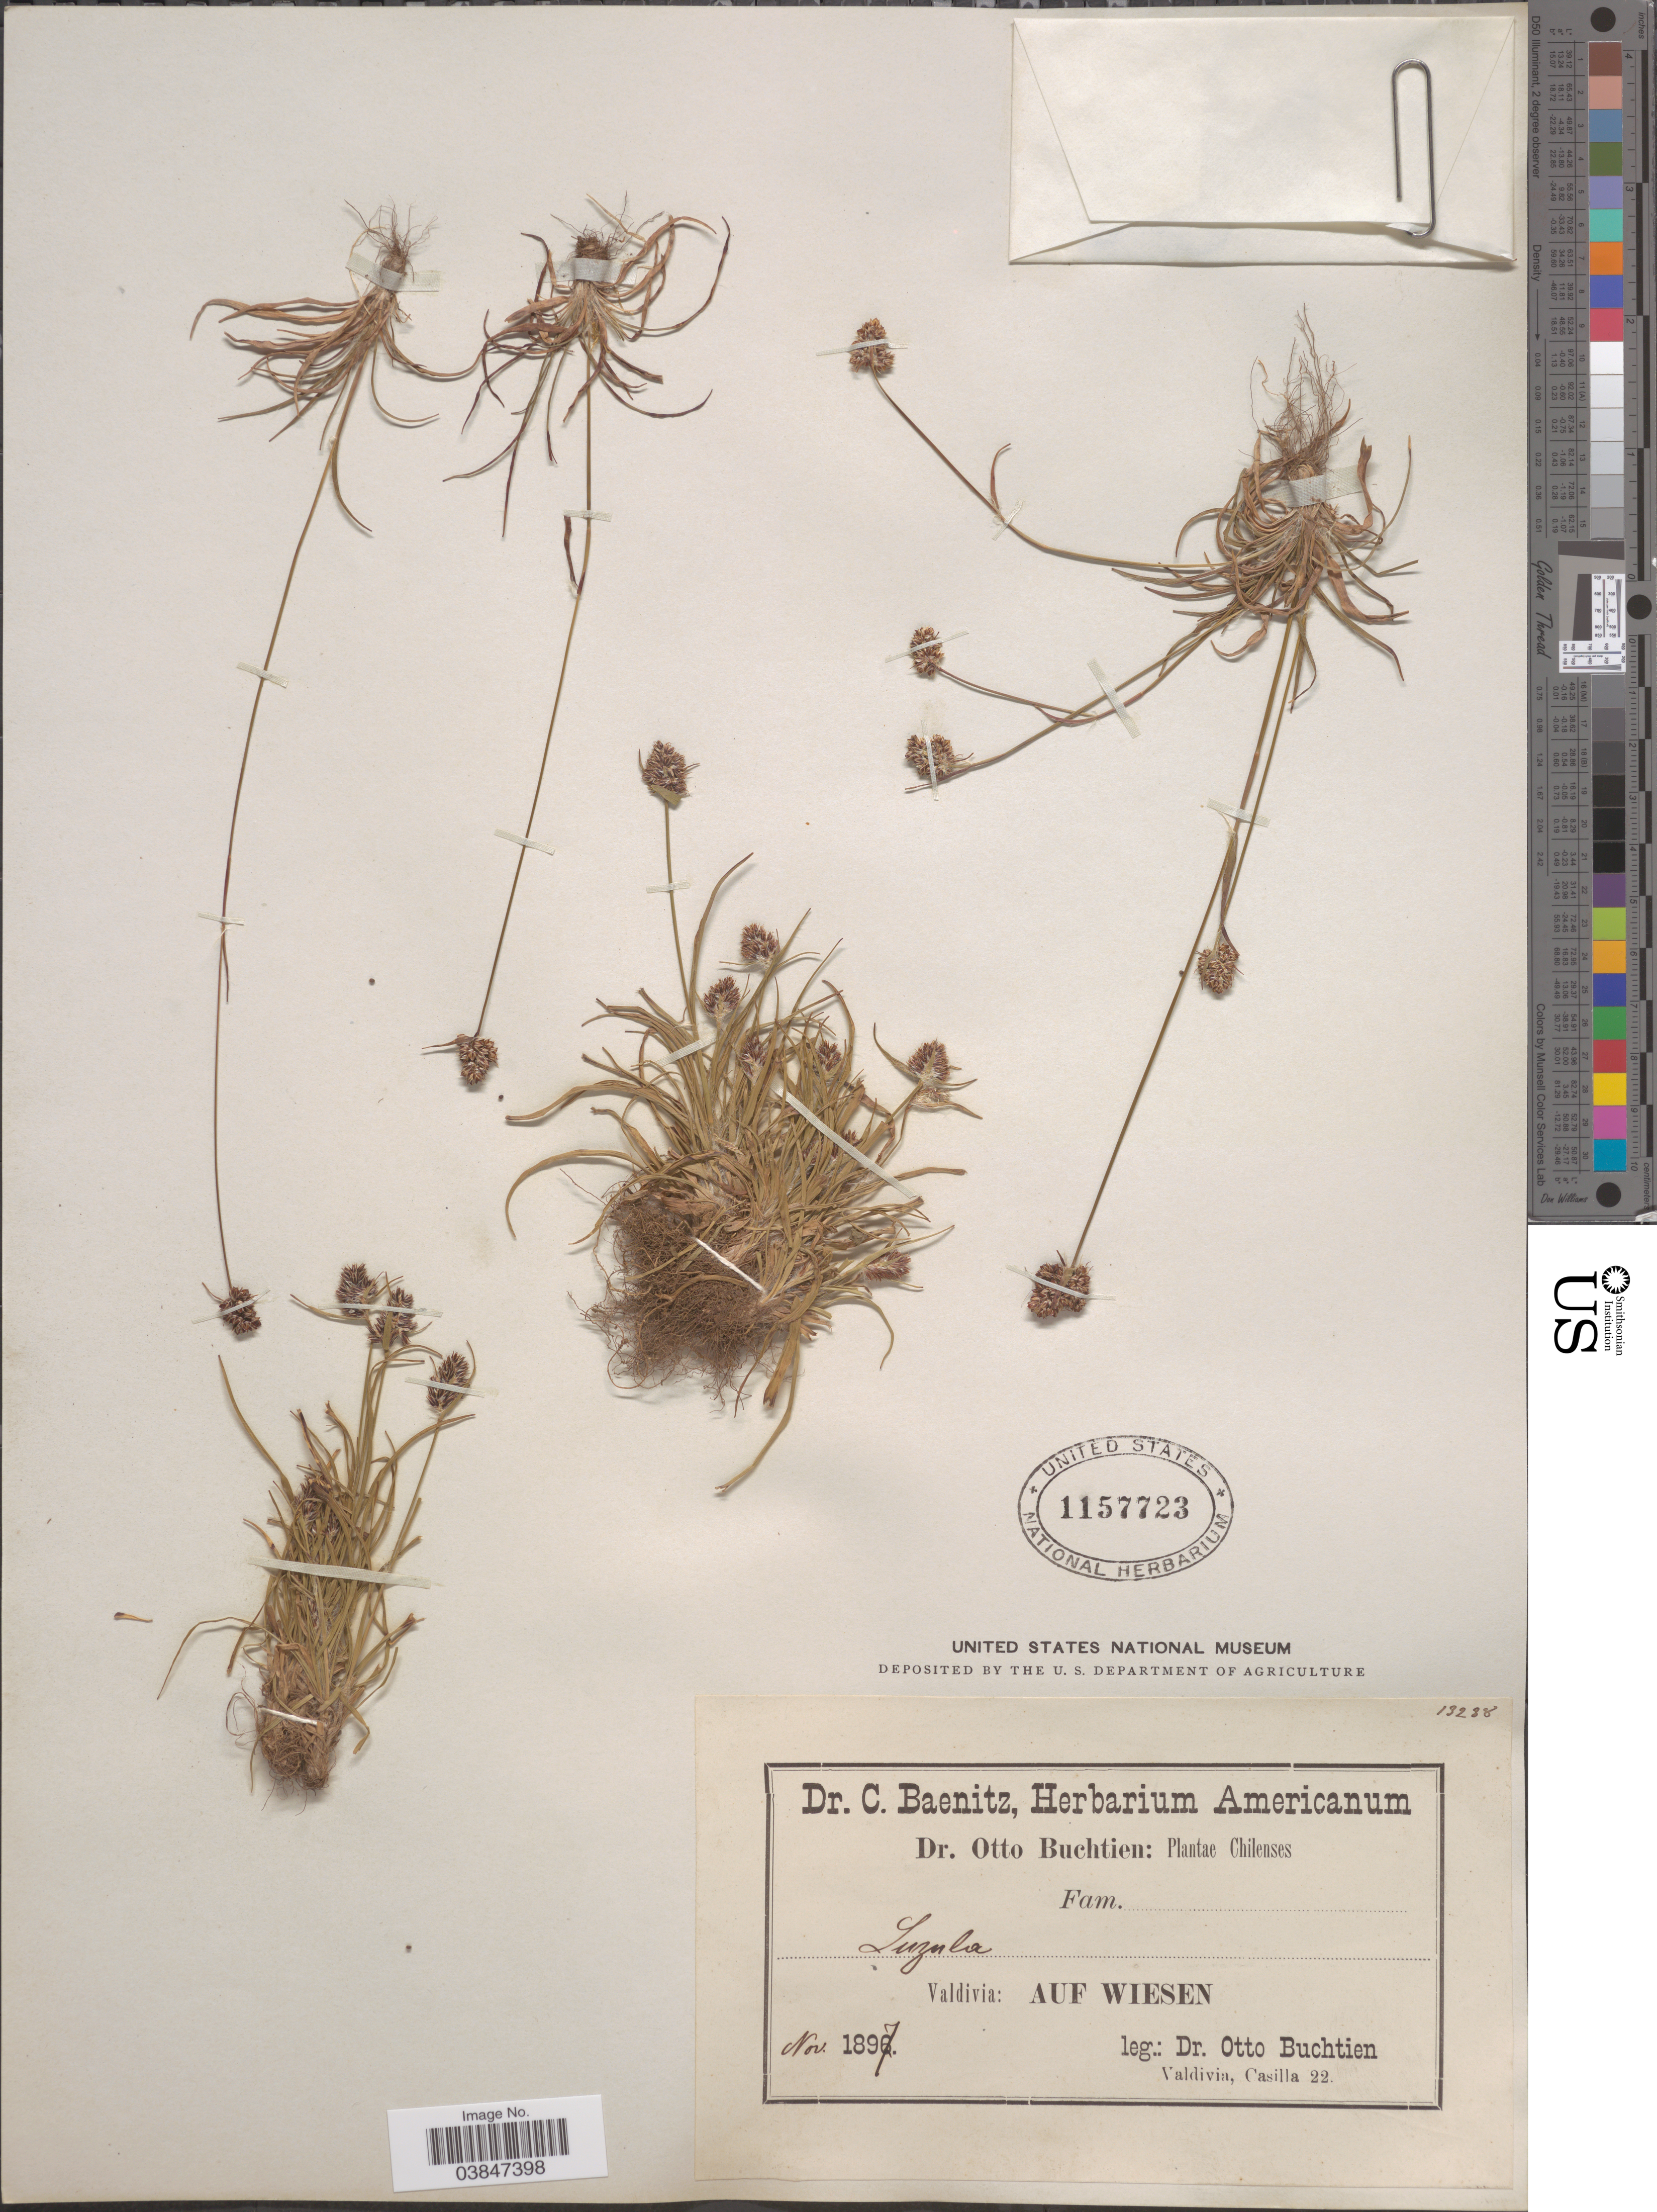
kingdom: Plantae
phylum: Tracheophyta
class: Liliopsida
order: Poales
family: Juncaceae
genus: Luzula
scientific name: Luzula macusaniensis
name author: Steud. ex Buchenau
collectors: O. Buchtien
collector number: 13238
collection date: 1897-11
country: Chile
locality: Valdivia: Auf Wiesen.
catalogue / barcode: US 1157723